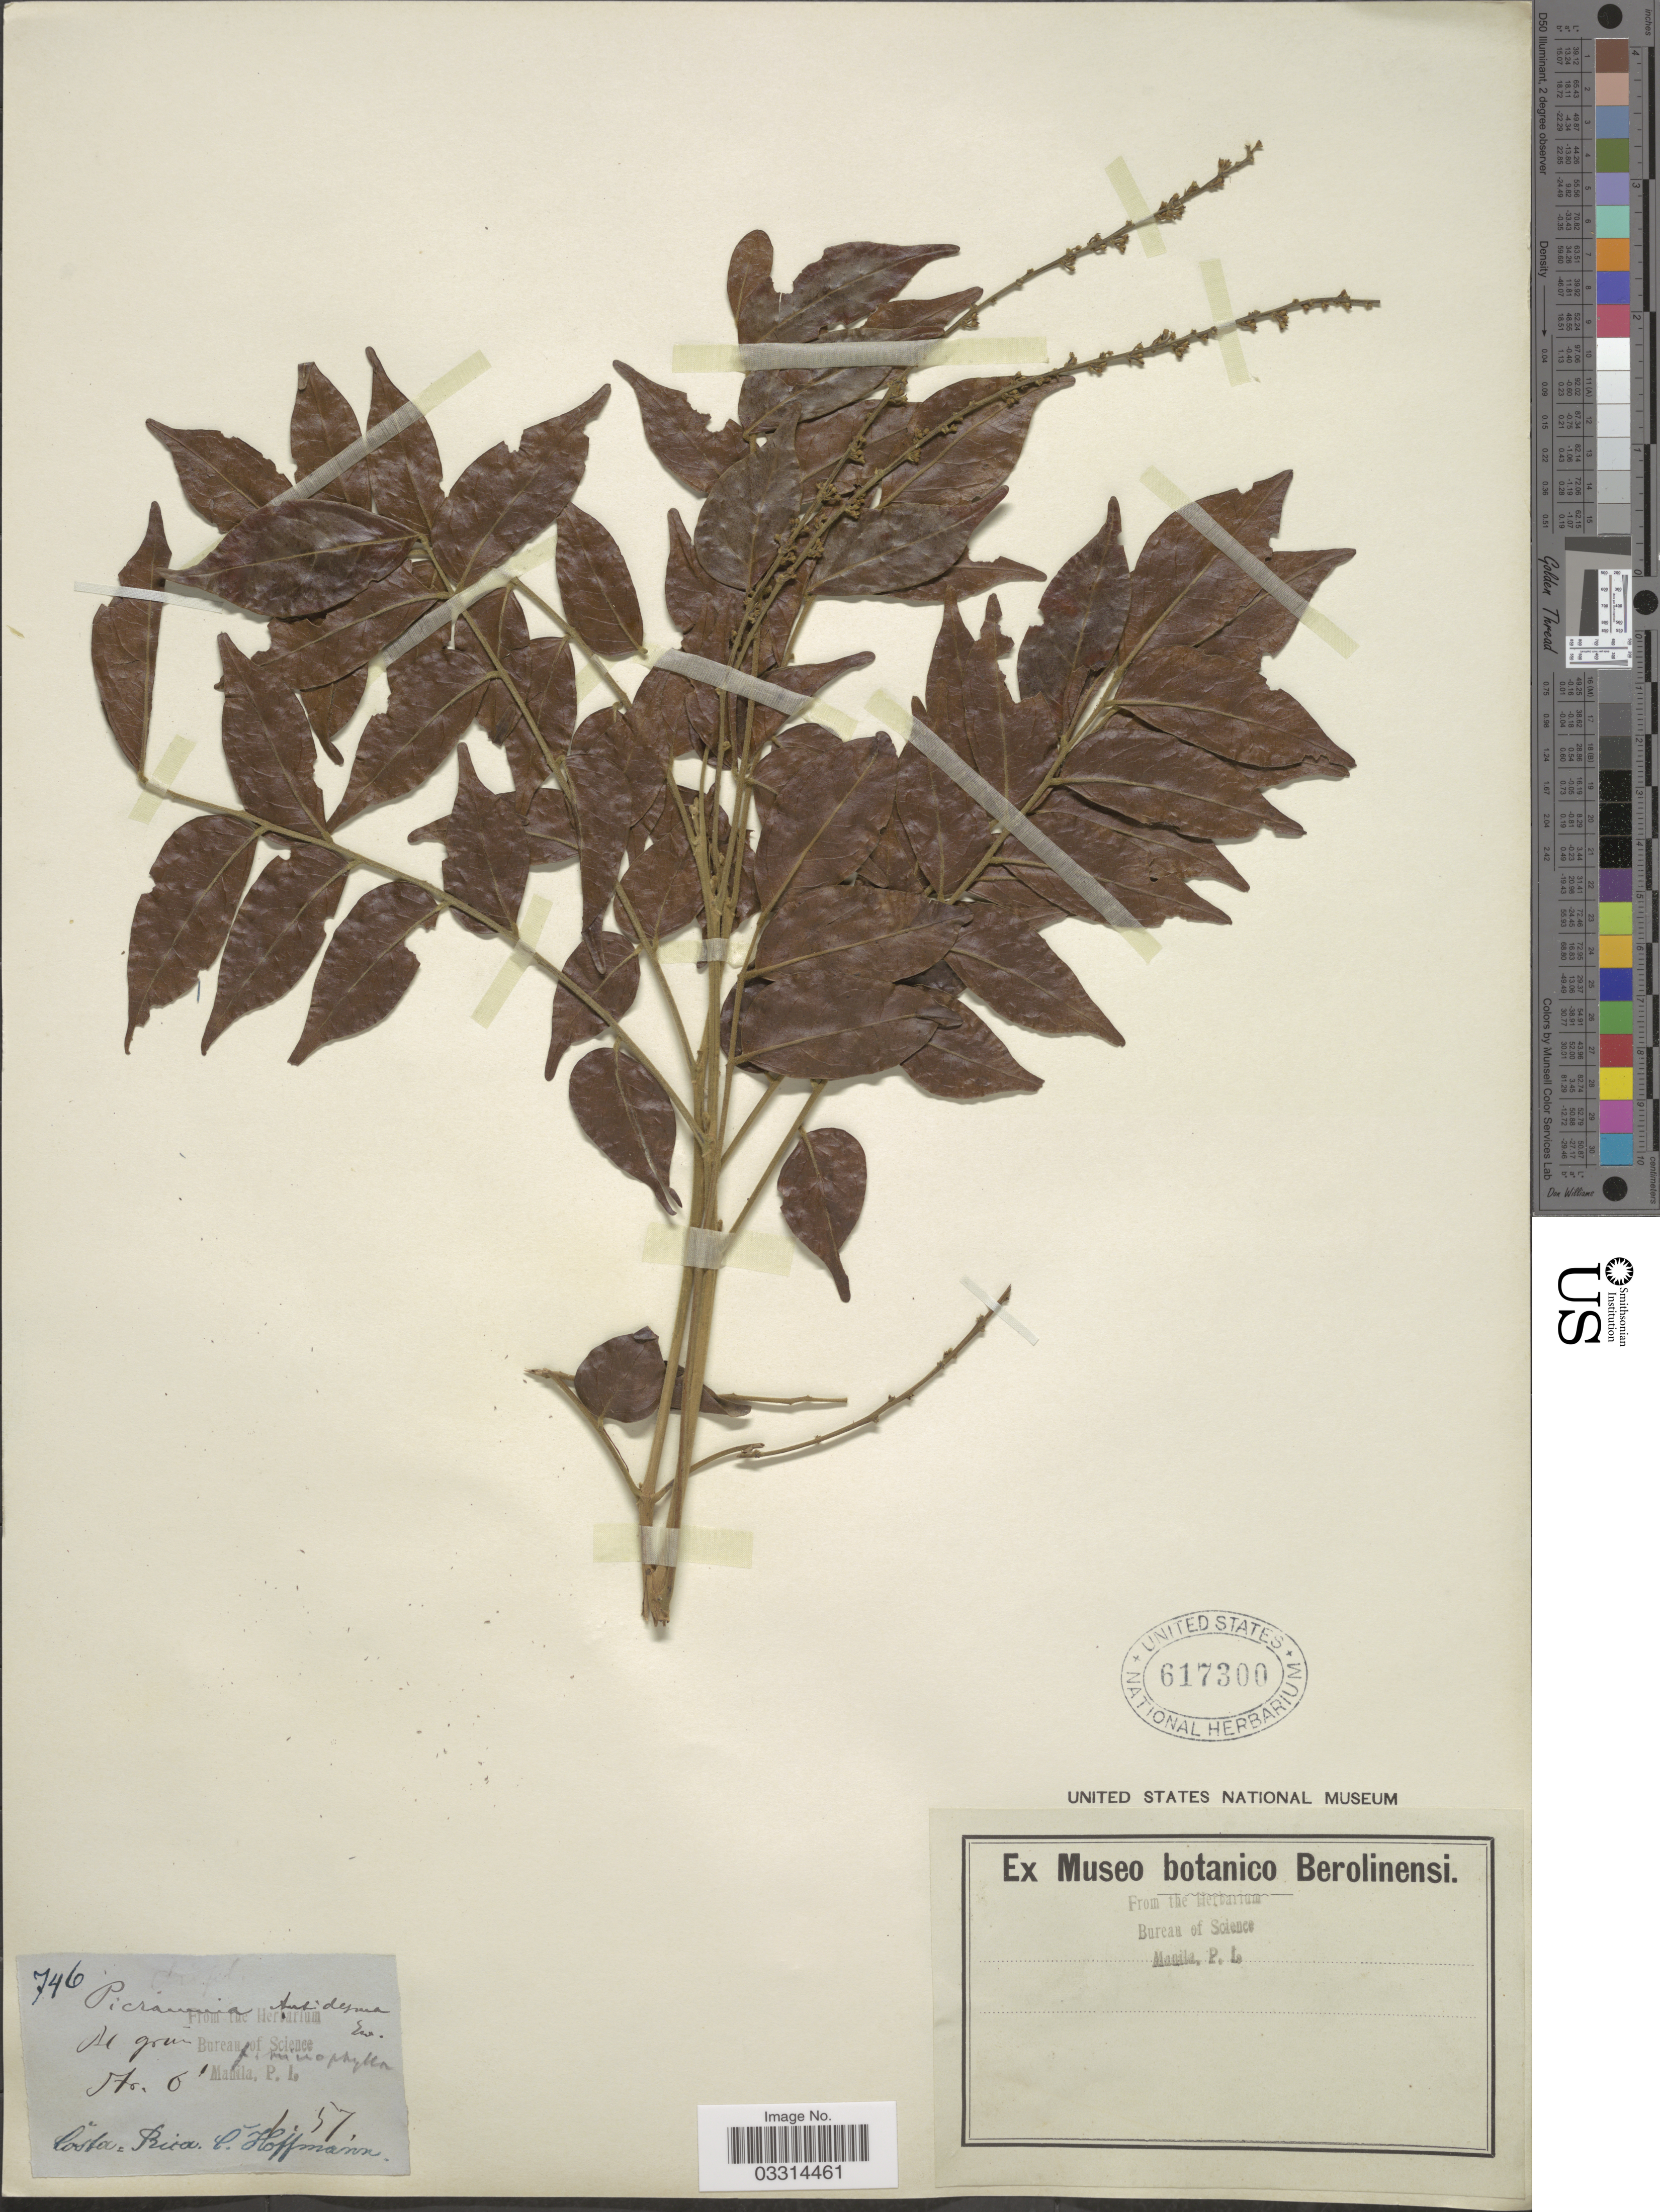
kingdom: Plantae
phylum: Tracheophyta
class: Magnoliopsida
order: Picramniales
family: Picramniaceae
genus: Picramnia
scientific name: Picramnia antidesma subsp. antidesma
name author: Sw.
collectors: C. Hoffmann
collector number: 746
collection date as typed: Transcribed d/m/y: /6/57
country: Costa Rica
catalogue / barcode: US 617300